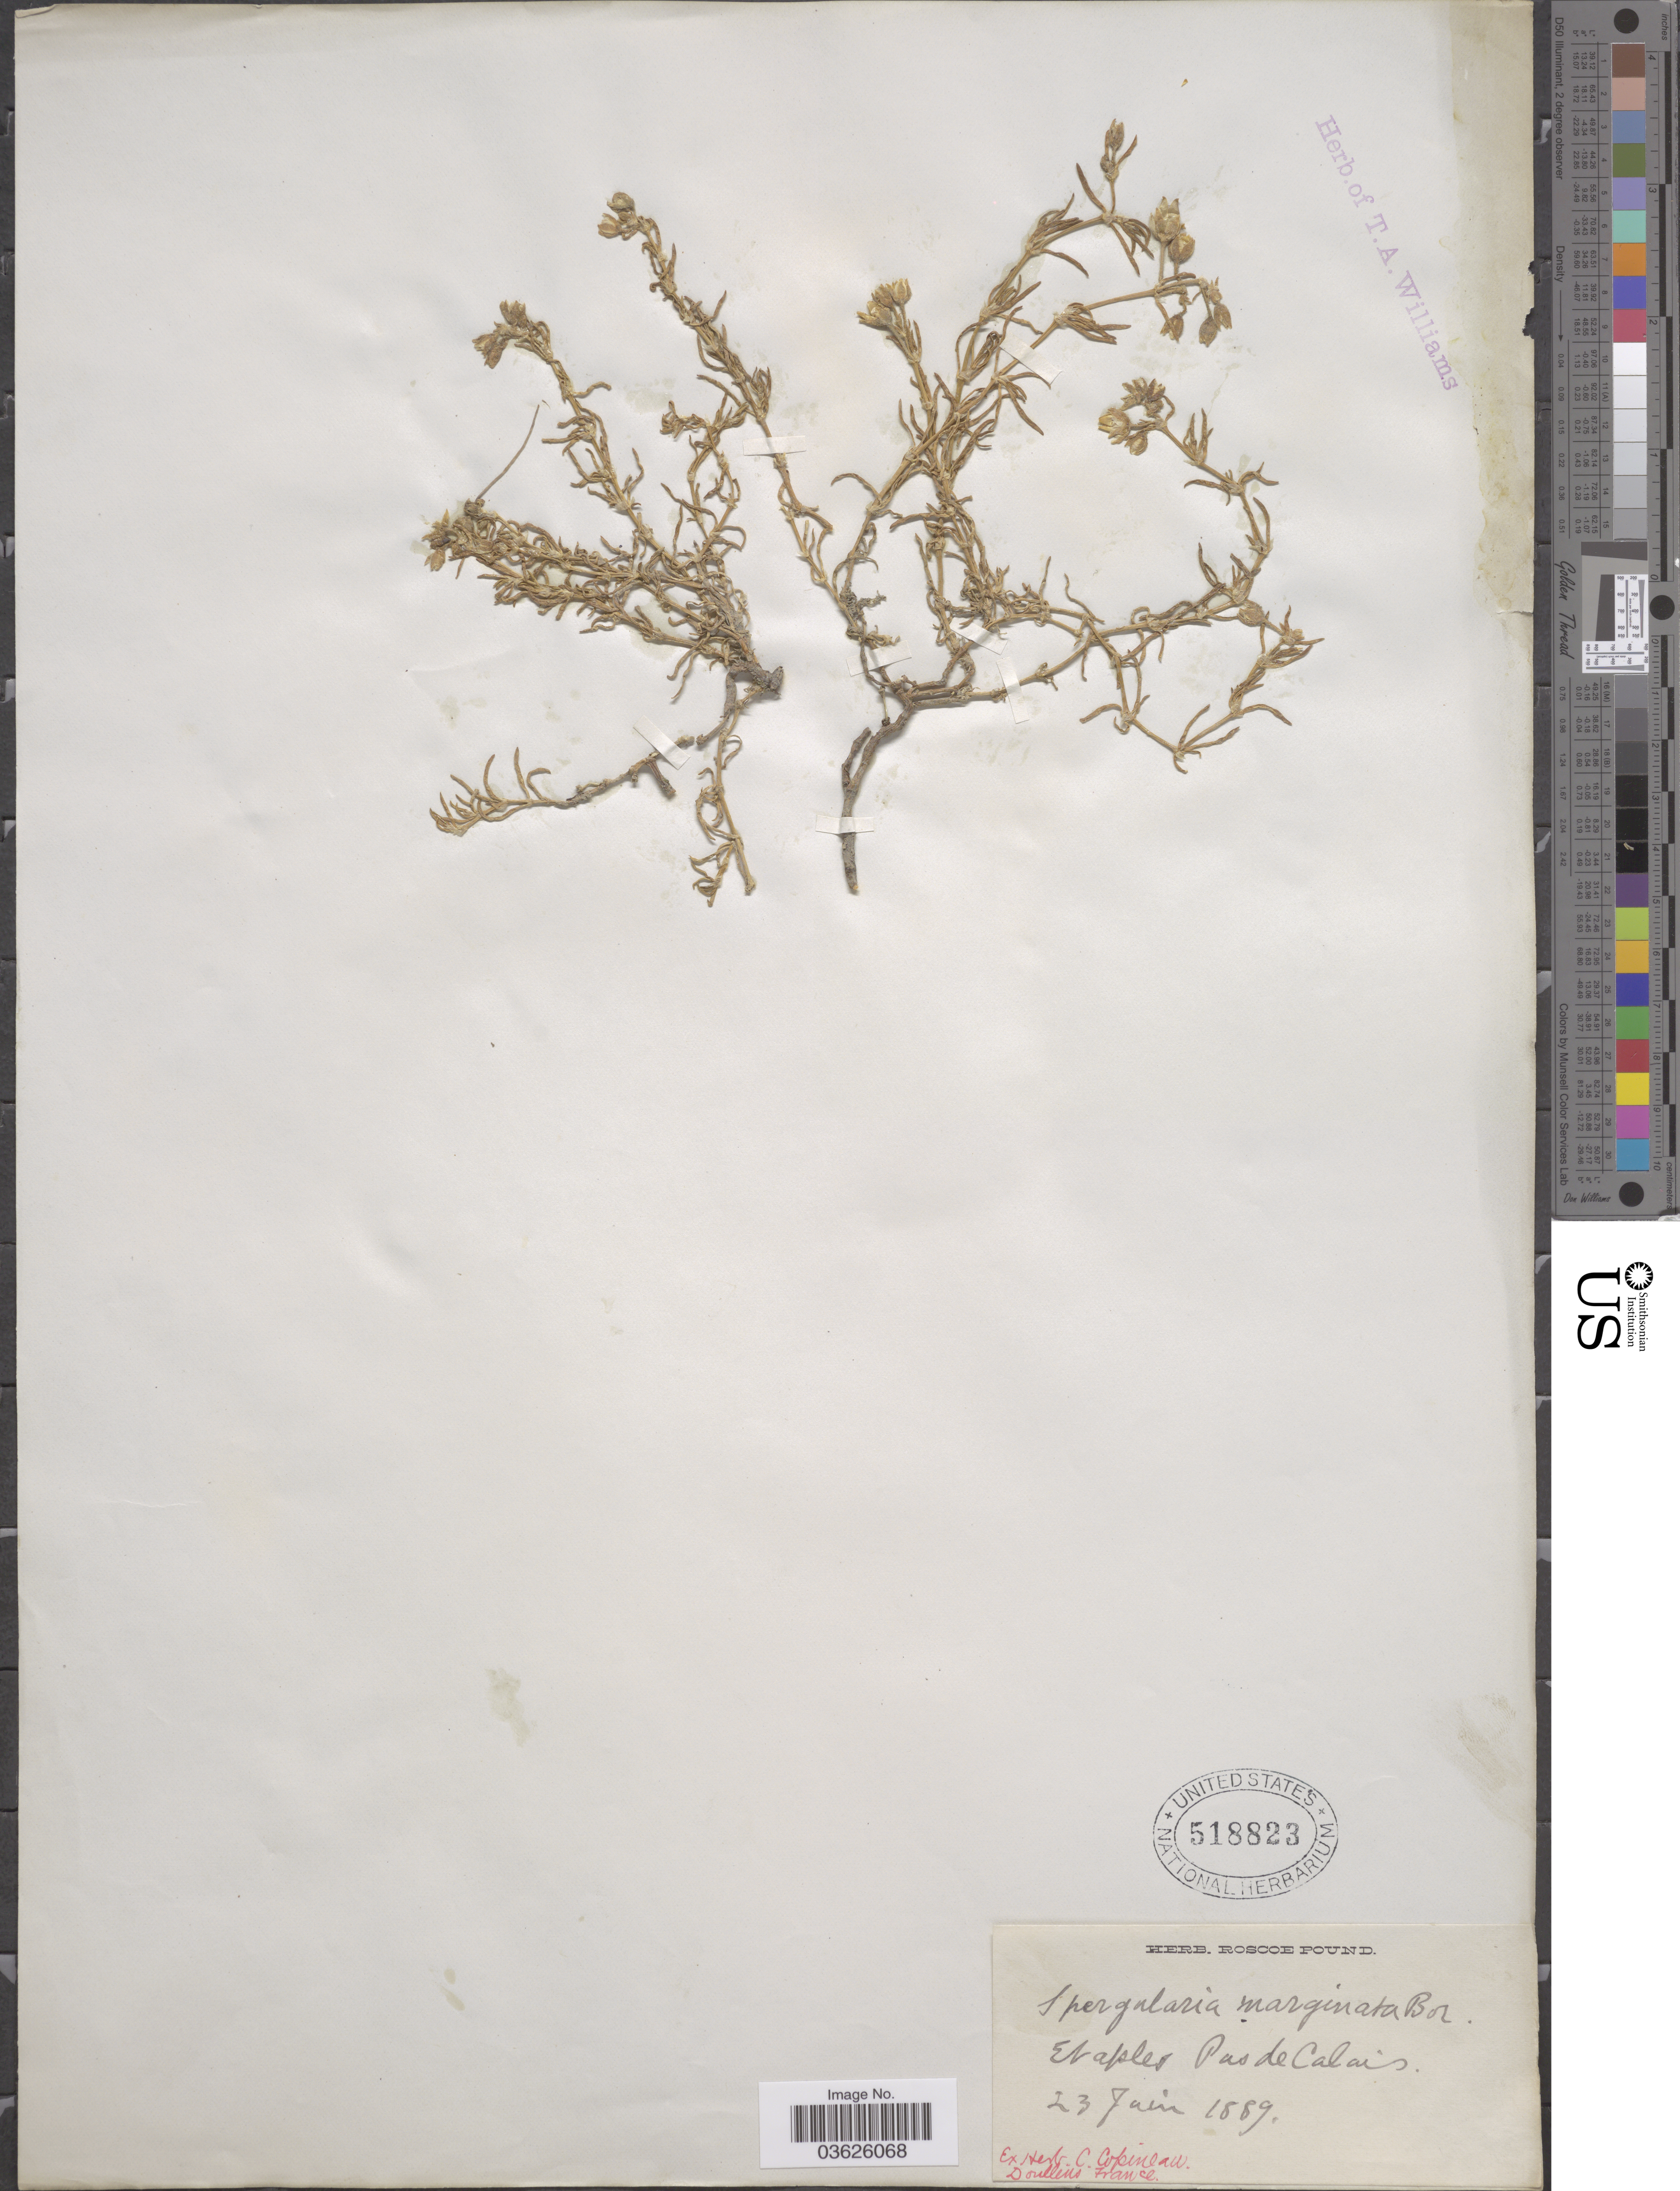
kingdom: Plantae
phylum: Tracheophyta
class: Magnoliopsida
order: Caryophyllales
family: Caryophyllaceae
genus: Tissa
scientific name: Tissa sp.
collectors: ex herb. C. Copineau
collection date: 1889-06-23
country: France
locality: Etapler Pas de Calais.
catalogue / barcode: US 518823